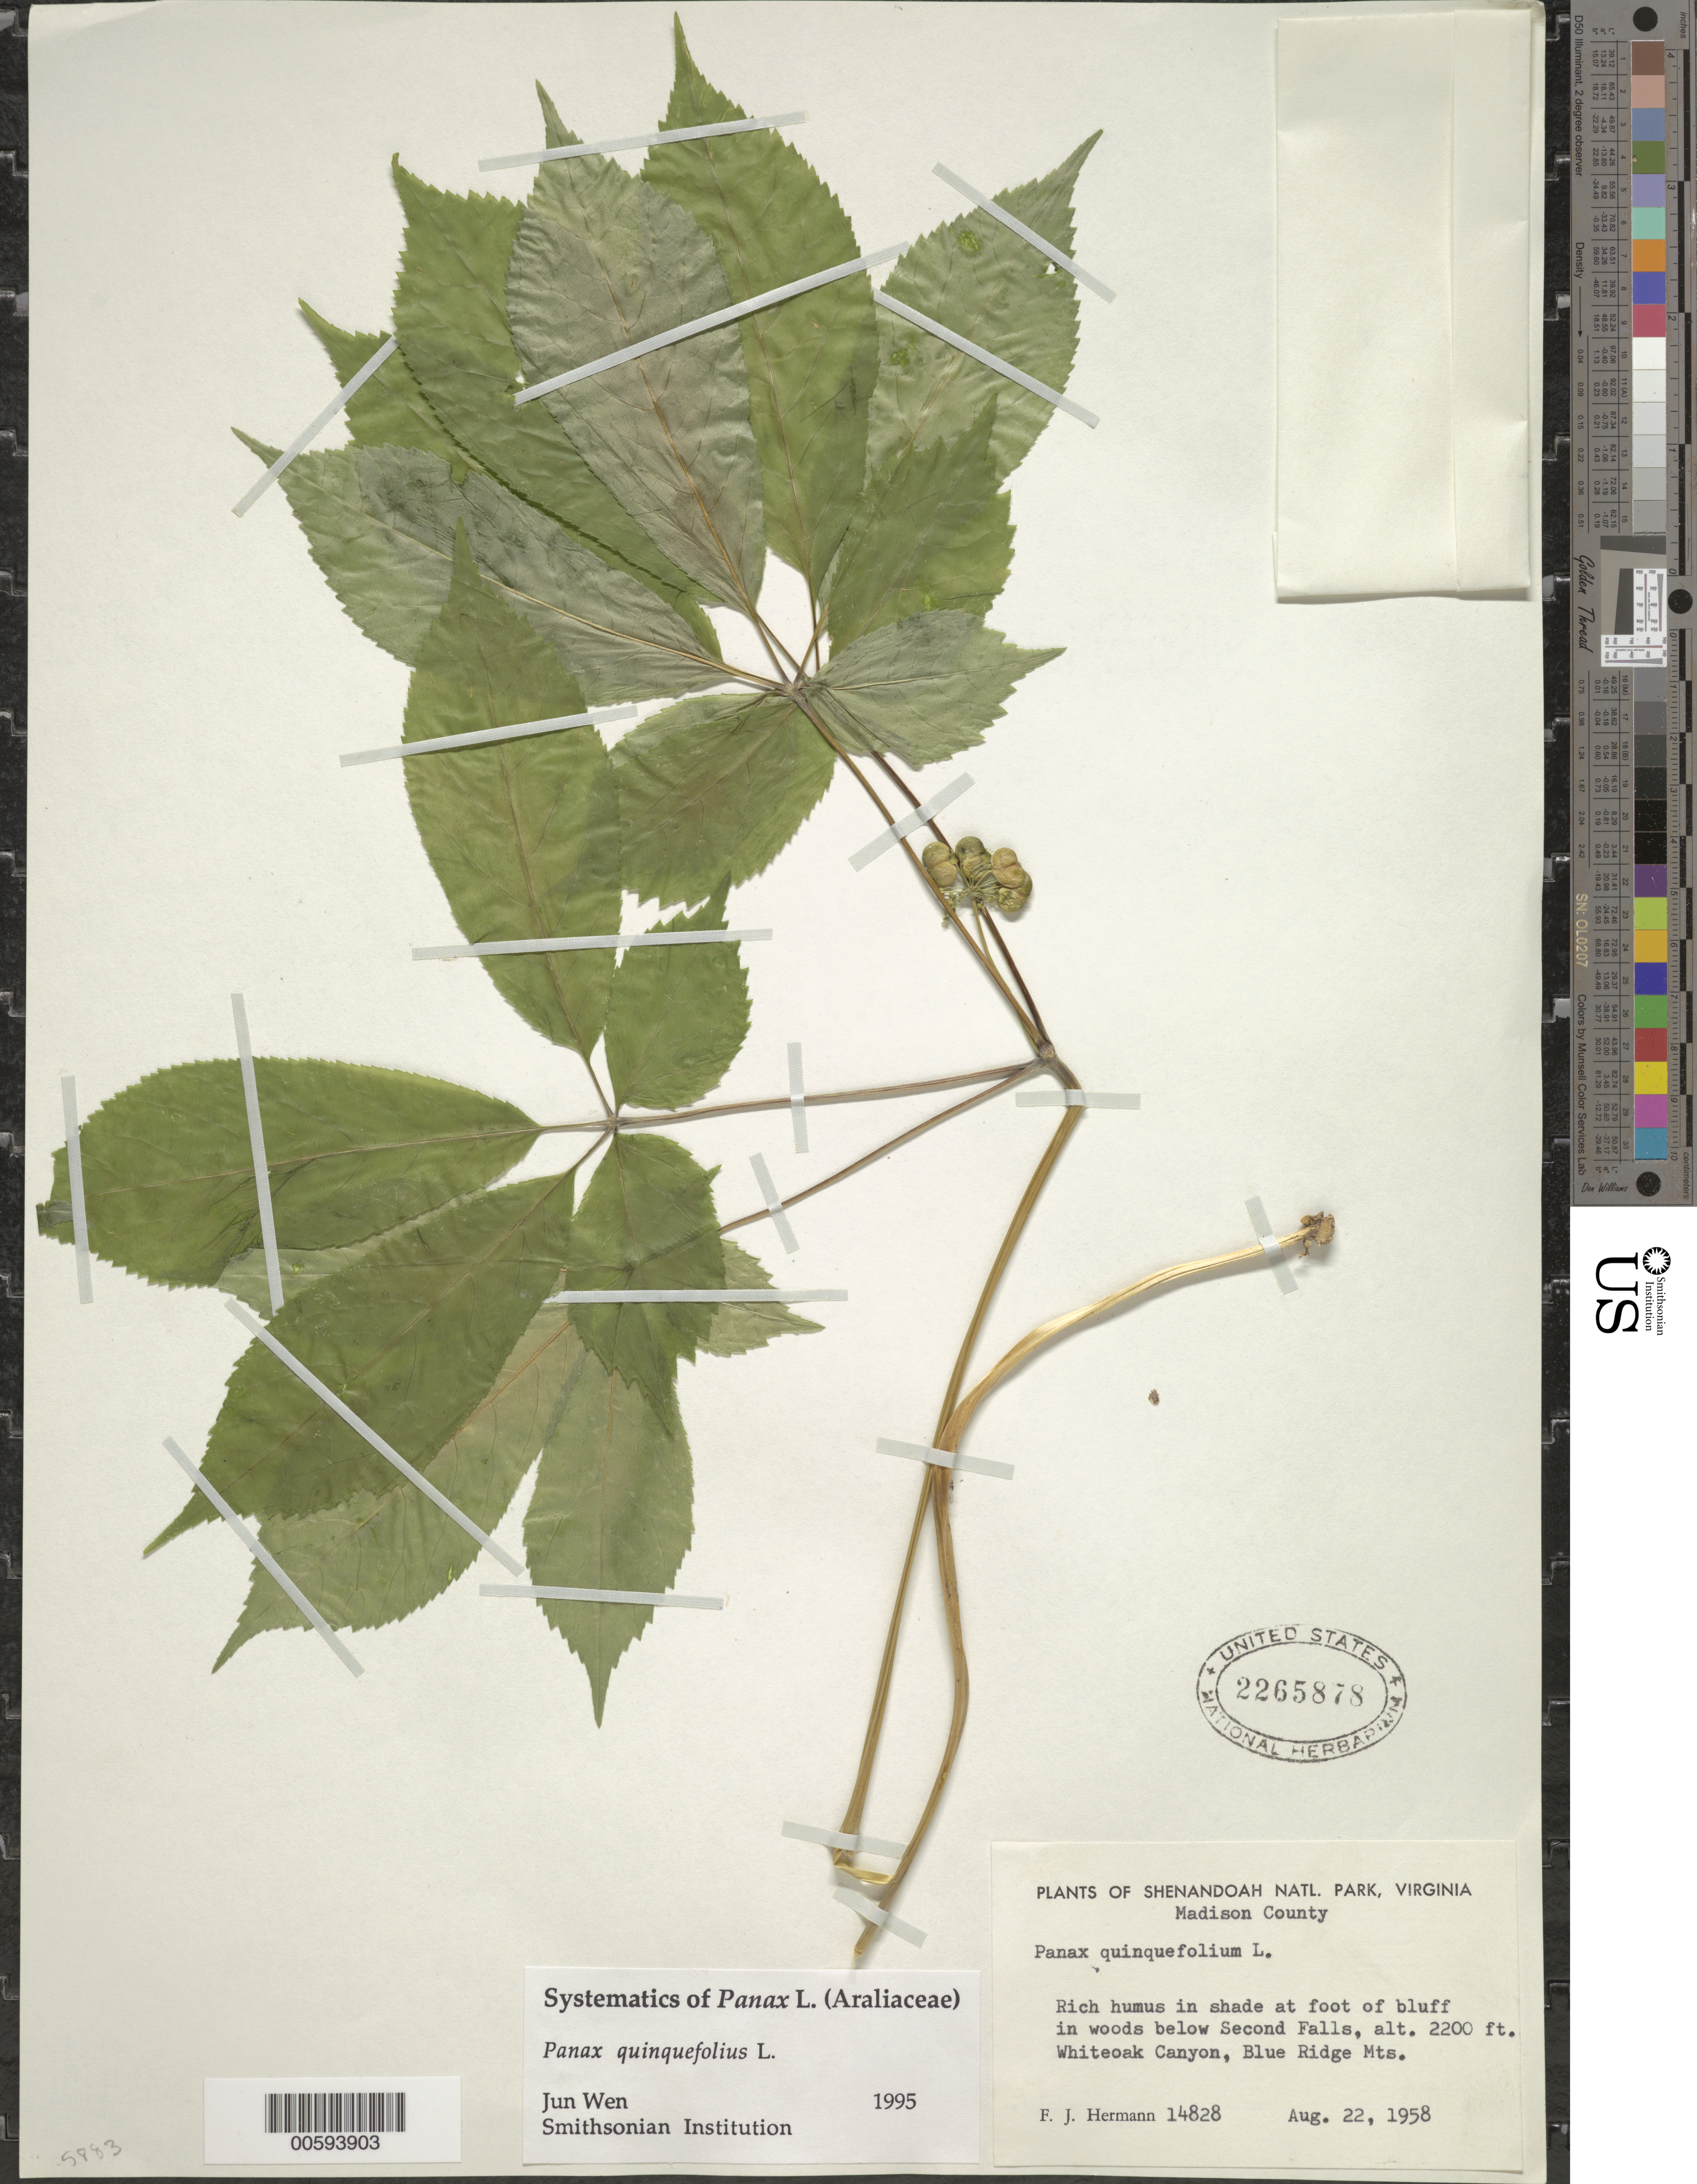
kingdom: Plantae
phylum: Tracheophyta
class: Magnoliopsida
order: Apiales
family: Araliaceae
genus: Panax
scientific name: Panax quinquefolius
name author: L.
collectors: F. J. Hermann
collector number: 14828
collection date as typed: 22 Aug 1958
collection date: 1958-08-22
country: United States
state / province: Virginia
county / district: Madison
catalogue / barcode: US 2265878